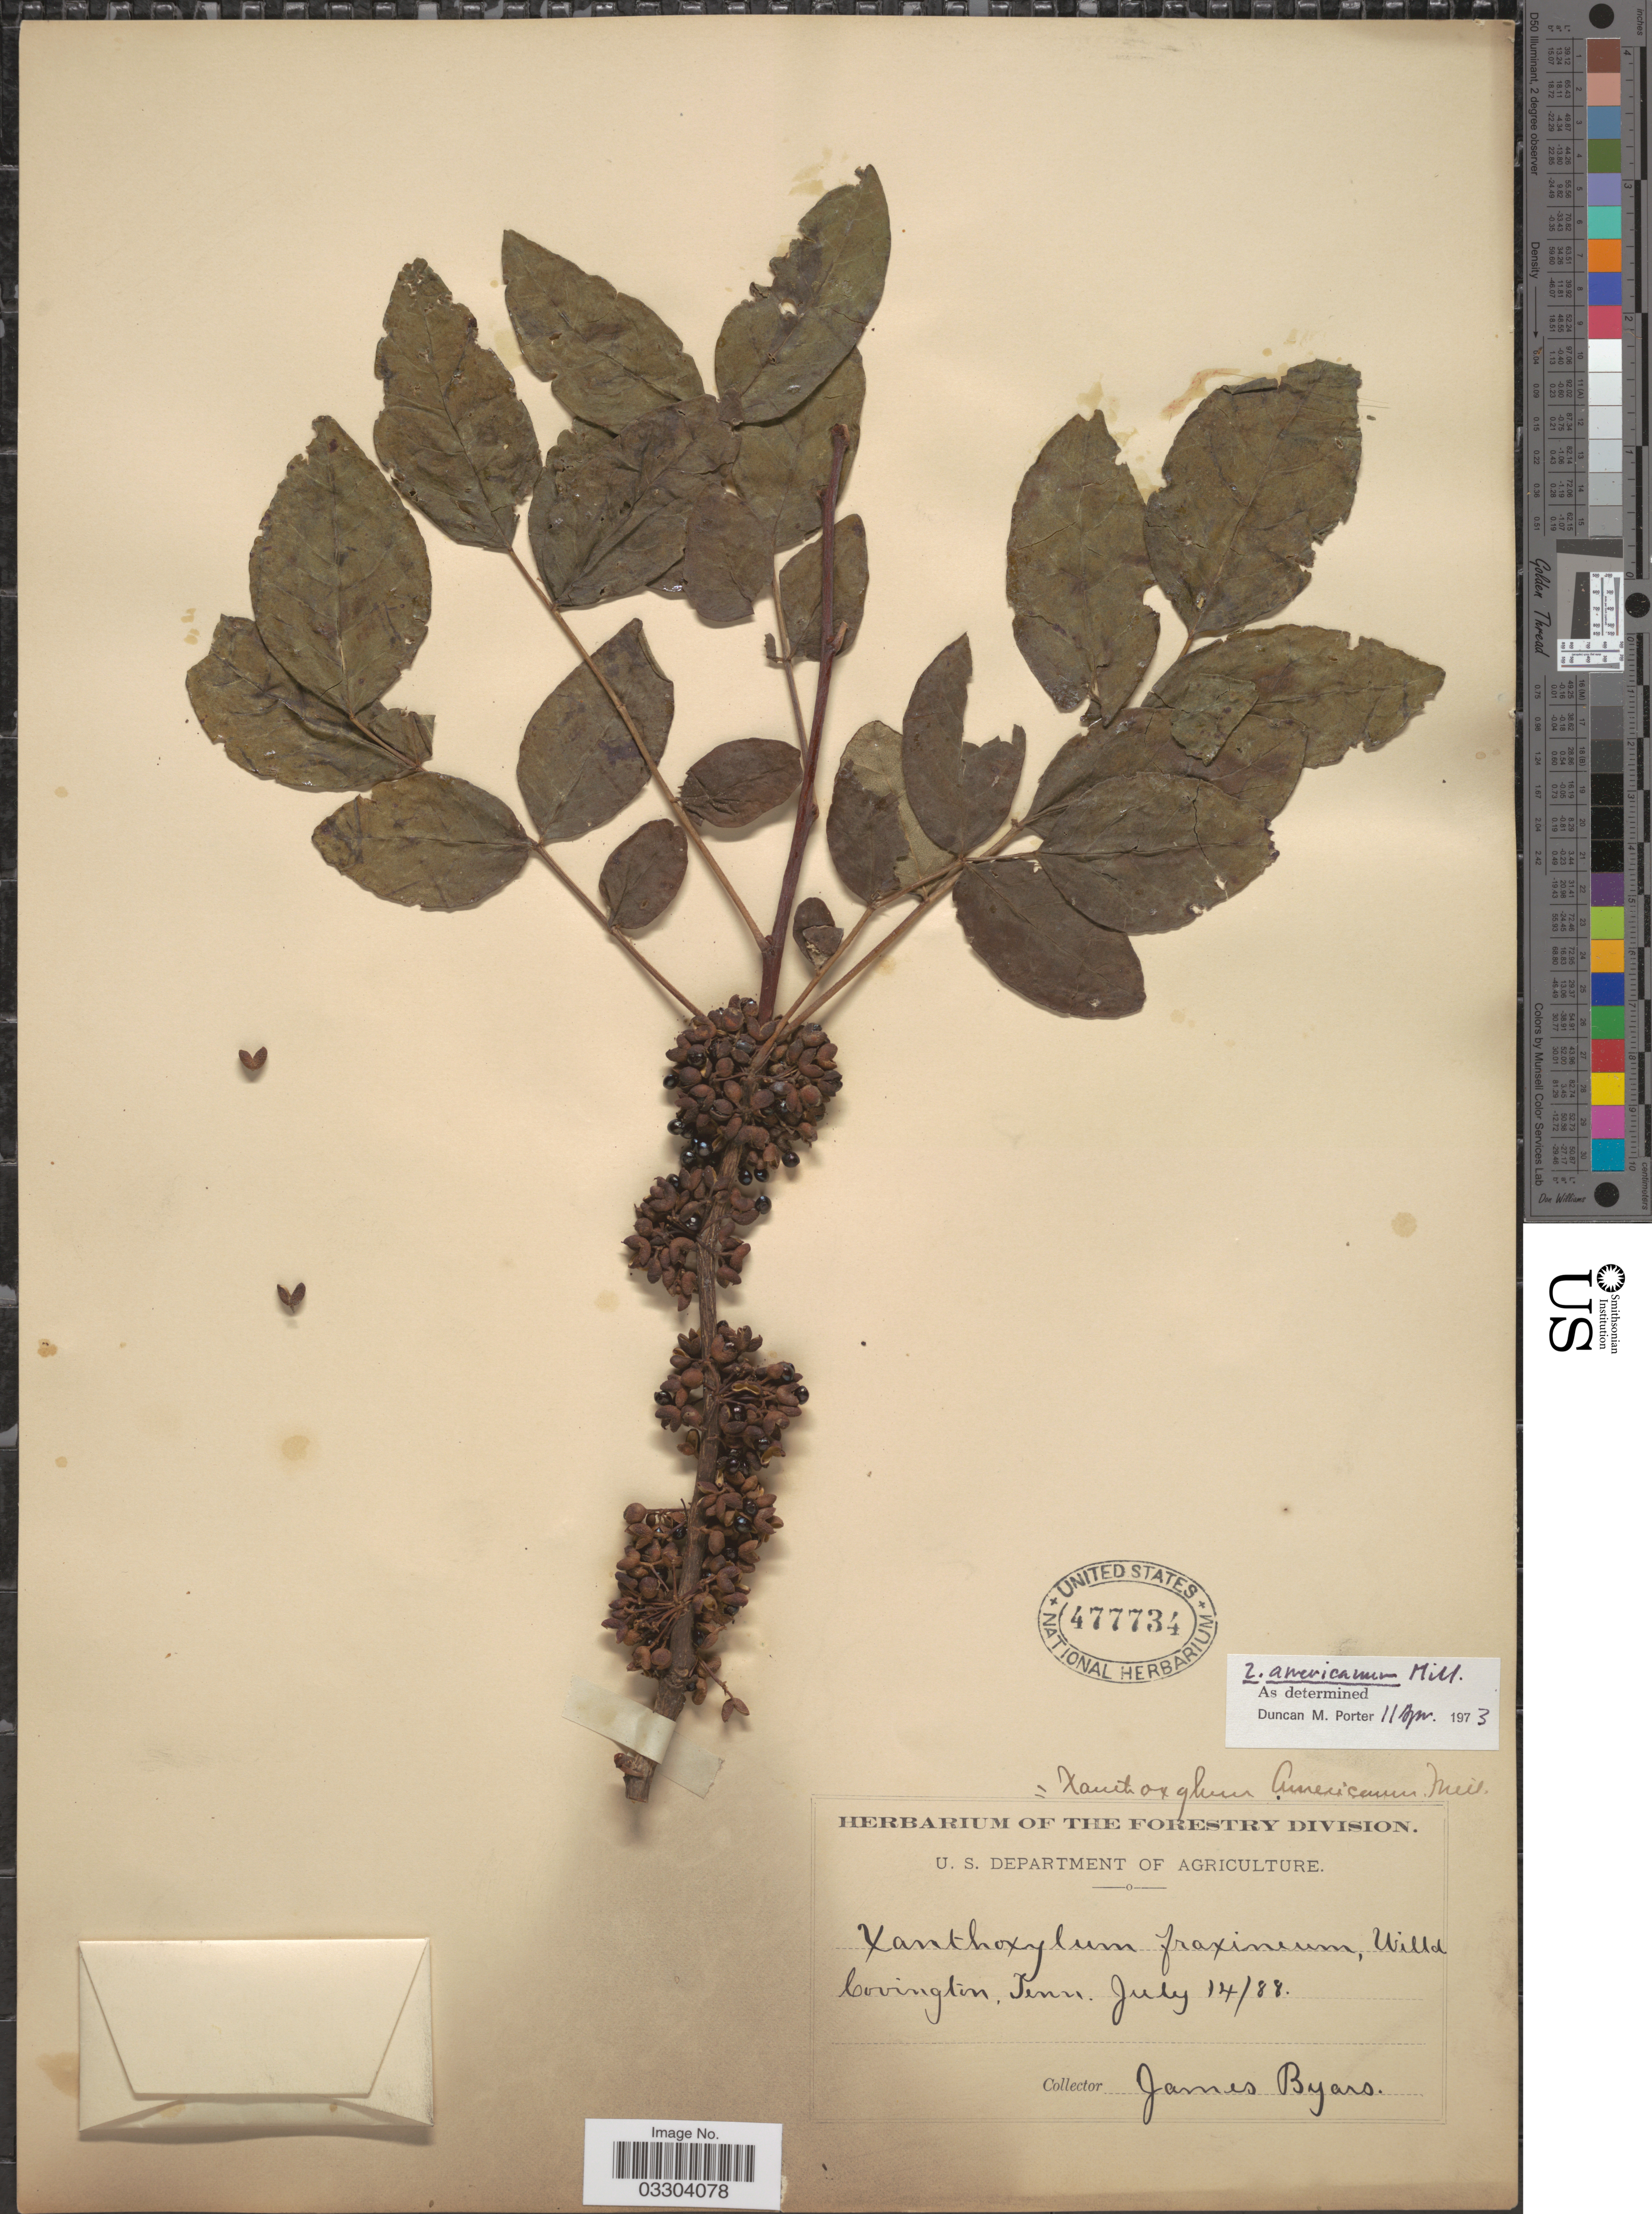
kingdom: Plantae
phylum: Tracheophyta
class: Magnoliopsida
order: Sapindales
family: Rutaceae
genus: Zanthoxylum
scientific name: Zanthoxylum americanum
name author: Mill.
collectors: J. Byars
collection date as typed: Transcribed d/m/y: 14/7/88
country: United States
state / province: Tennessee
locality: Covington.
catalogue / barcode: US 477734